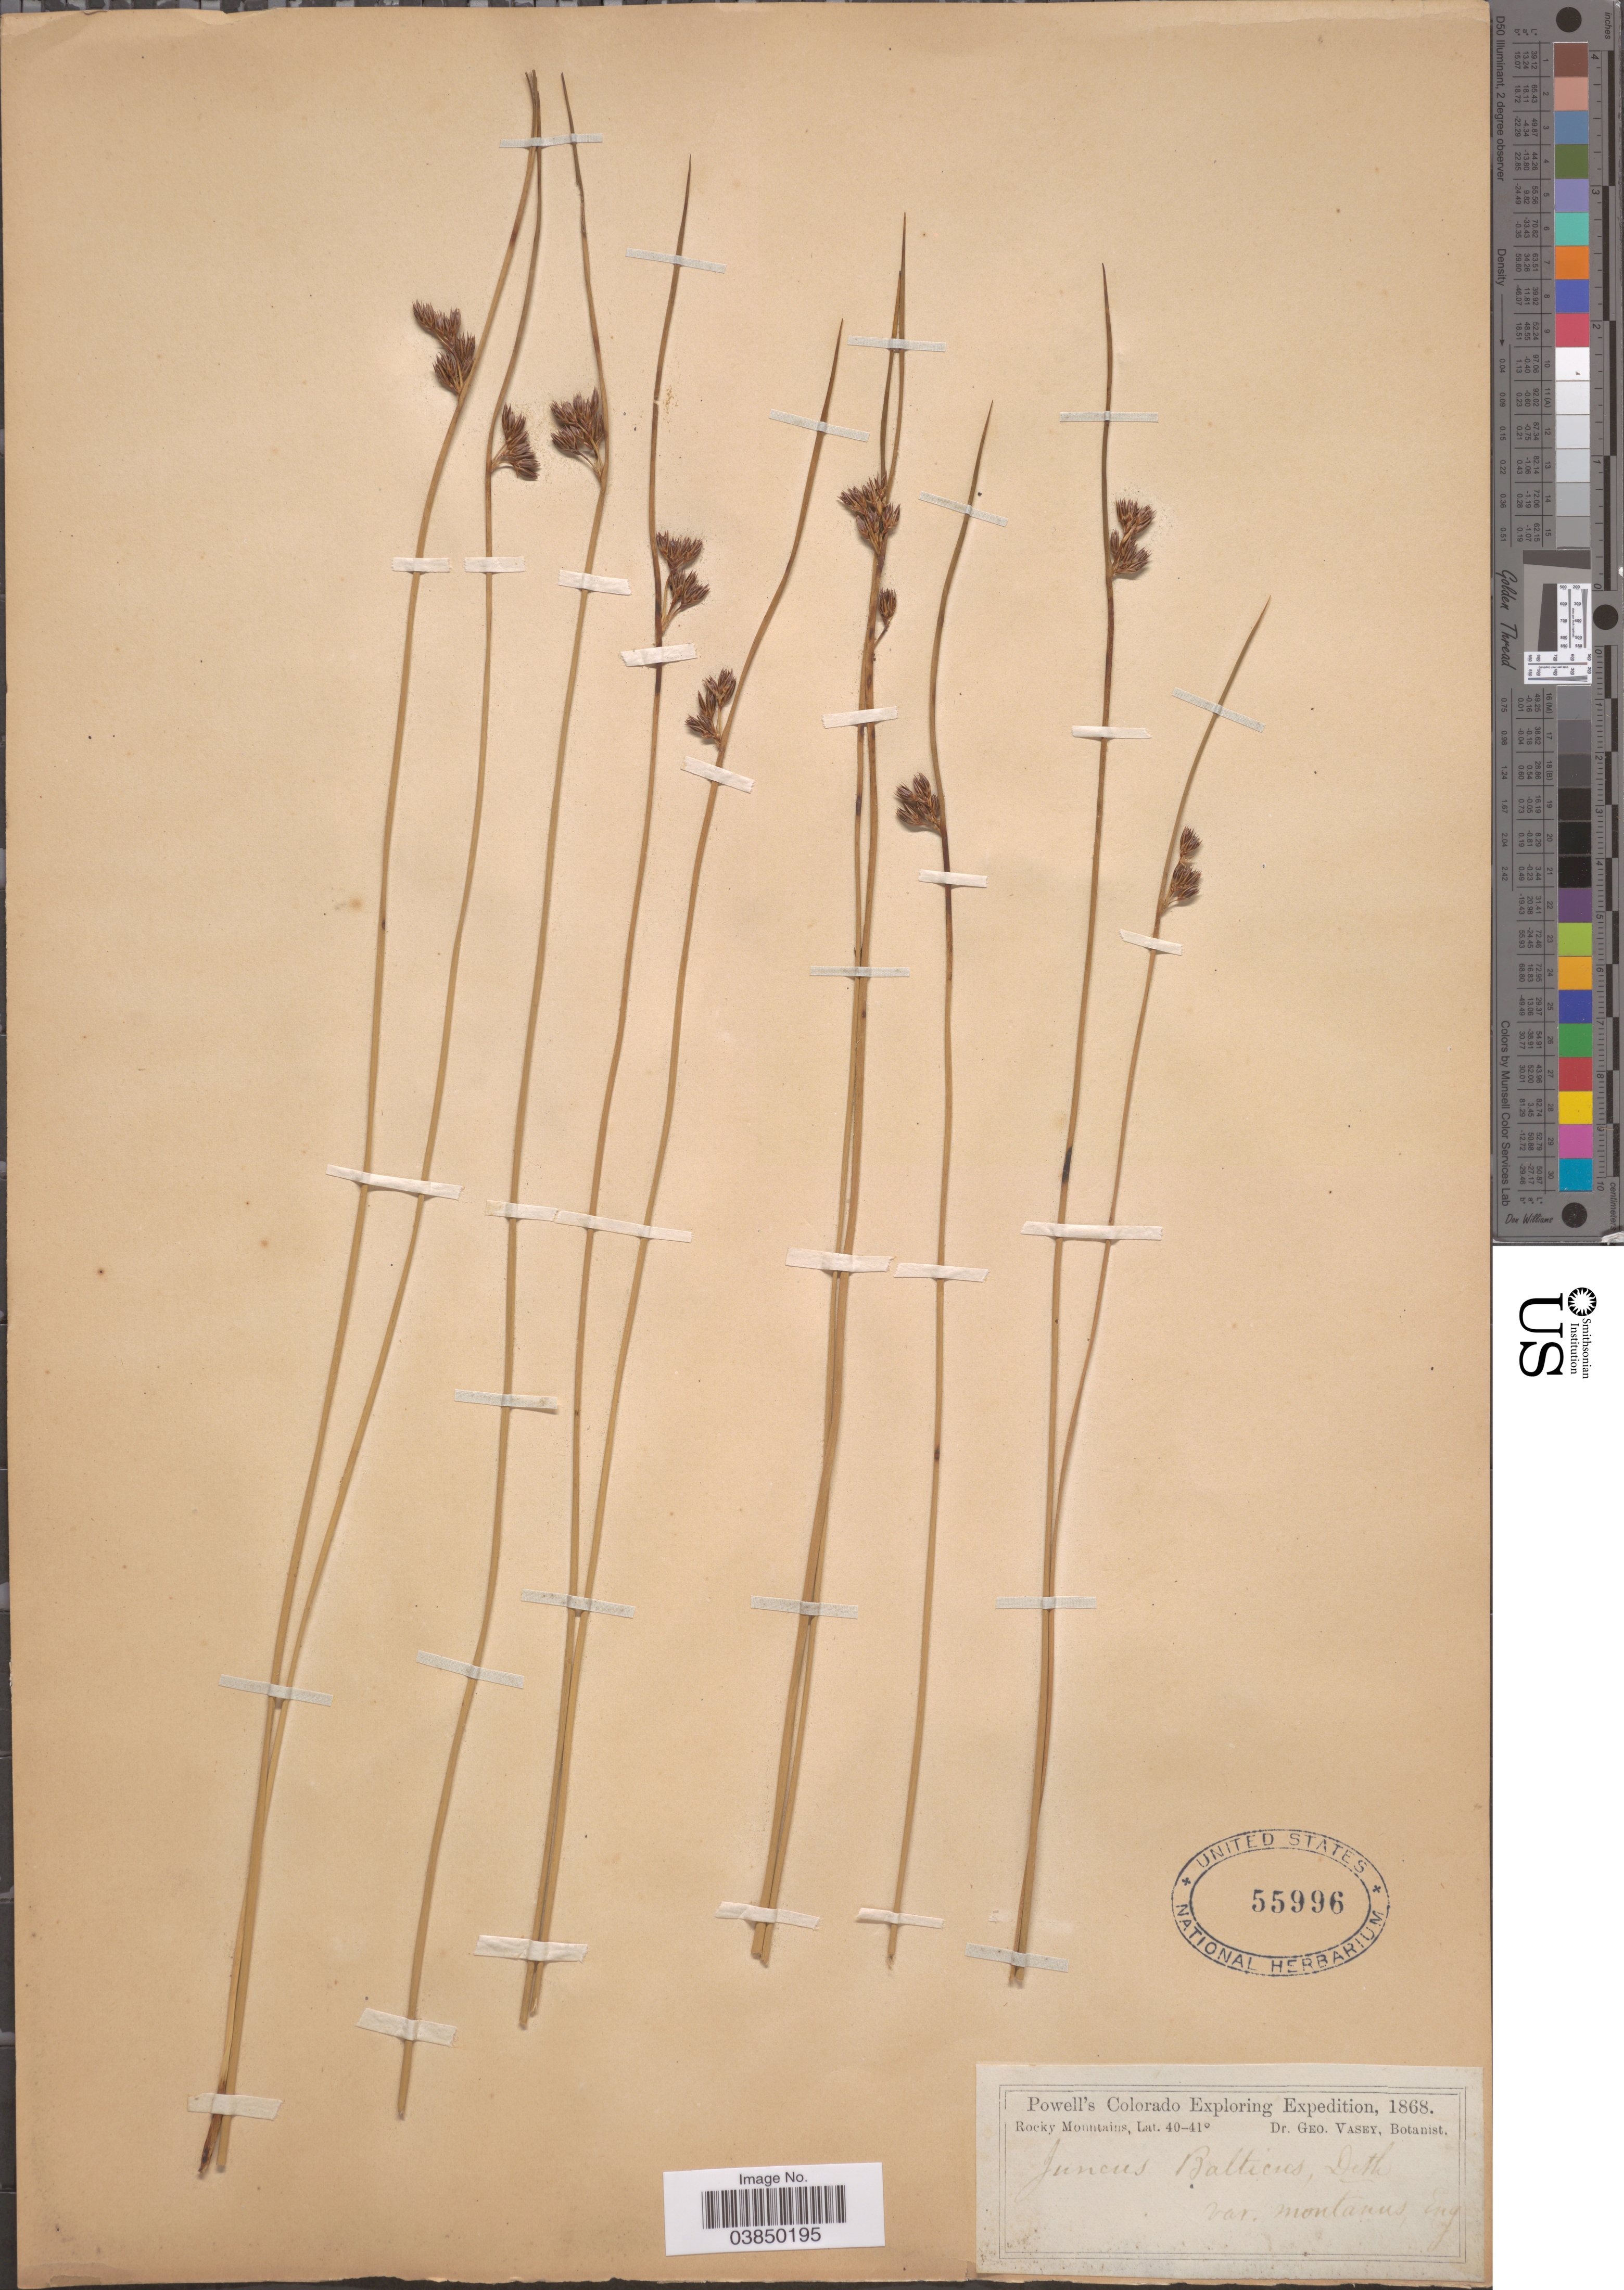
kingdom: Plantae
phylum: Tracheophyta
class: Liliopsida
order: Poales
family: Juncaceae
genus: Juncus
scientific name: Juncus balticus var. montanus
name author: Engelm.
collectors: G. Vasey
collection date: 1868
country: United States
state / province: Colorado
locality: Rocky Mountains.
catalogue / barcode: US 55996